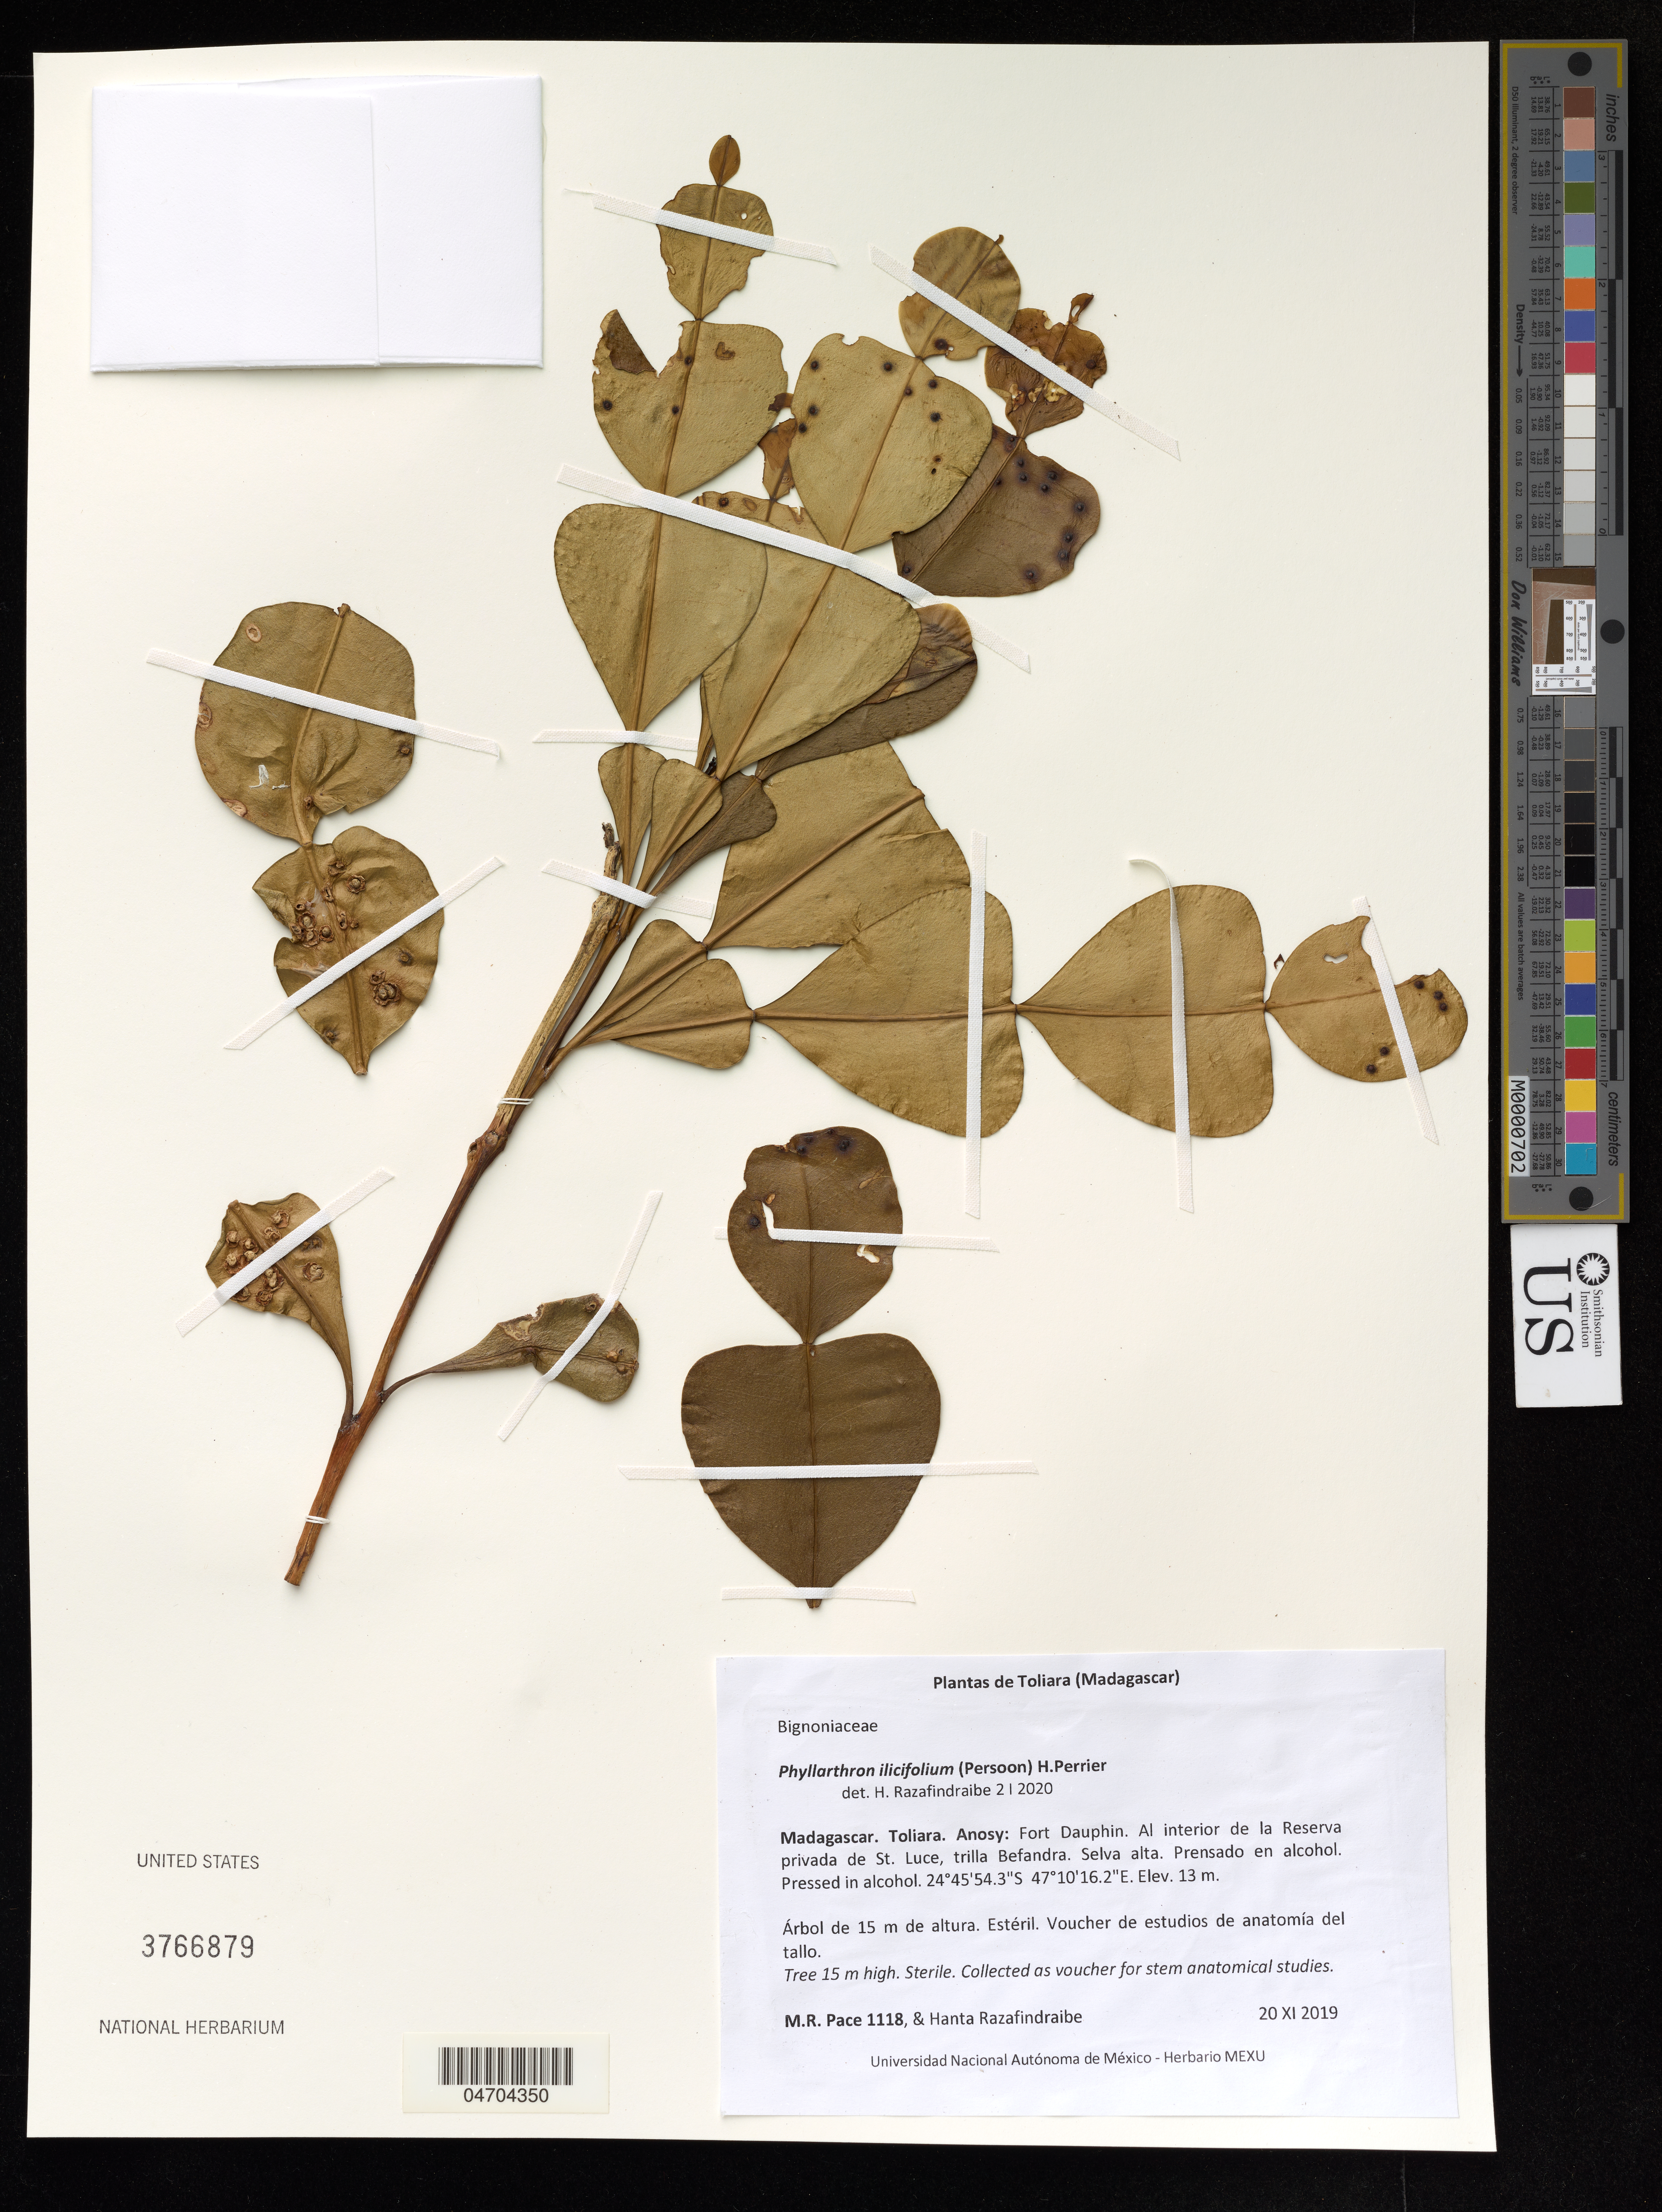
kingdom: Plantae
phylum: Tracheophyta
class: Magnoliopsida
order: Lamiales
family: Bignoniaceae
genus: Phyllarthron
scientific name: Phyllarthron ilicifolium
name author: (Pers.) H. Perrier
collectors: M. R. Pace & H. Razafindraibe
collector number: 1118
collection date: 2019-11-20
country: Madagascar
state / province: Toliara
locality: Anosy: Fort Dauphin, Al interior de la Reserva privada de St. Luce, trilla Befandra.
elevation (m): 13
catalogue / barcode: US 3766879